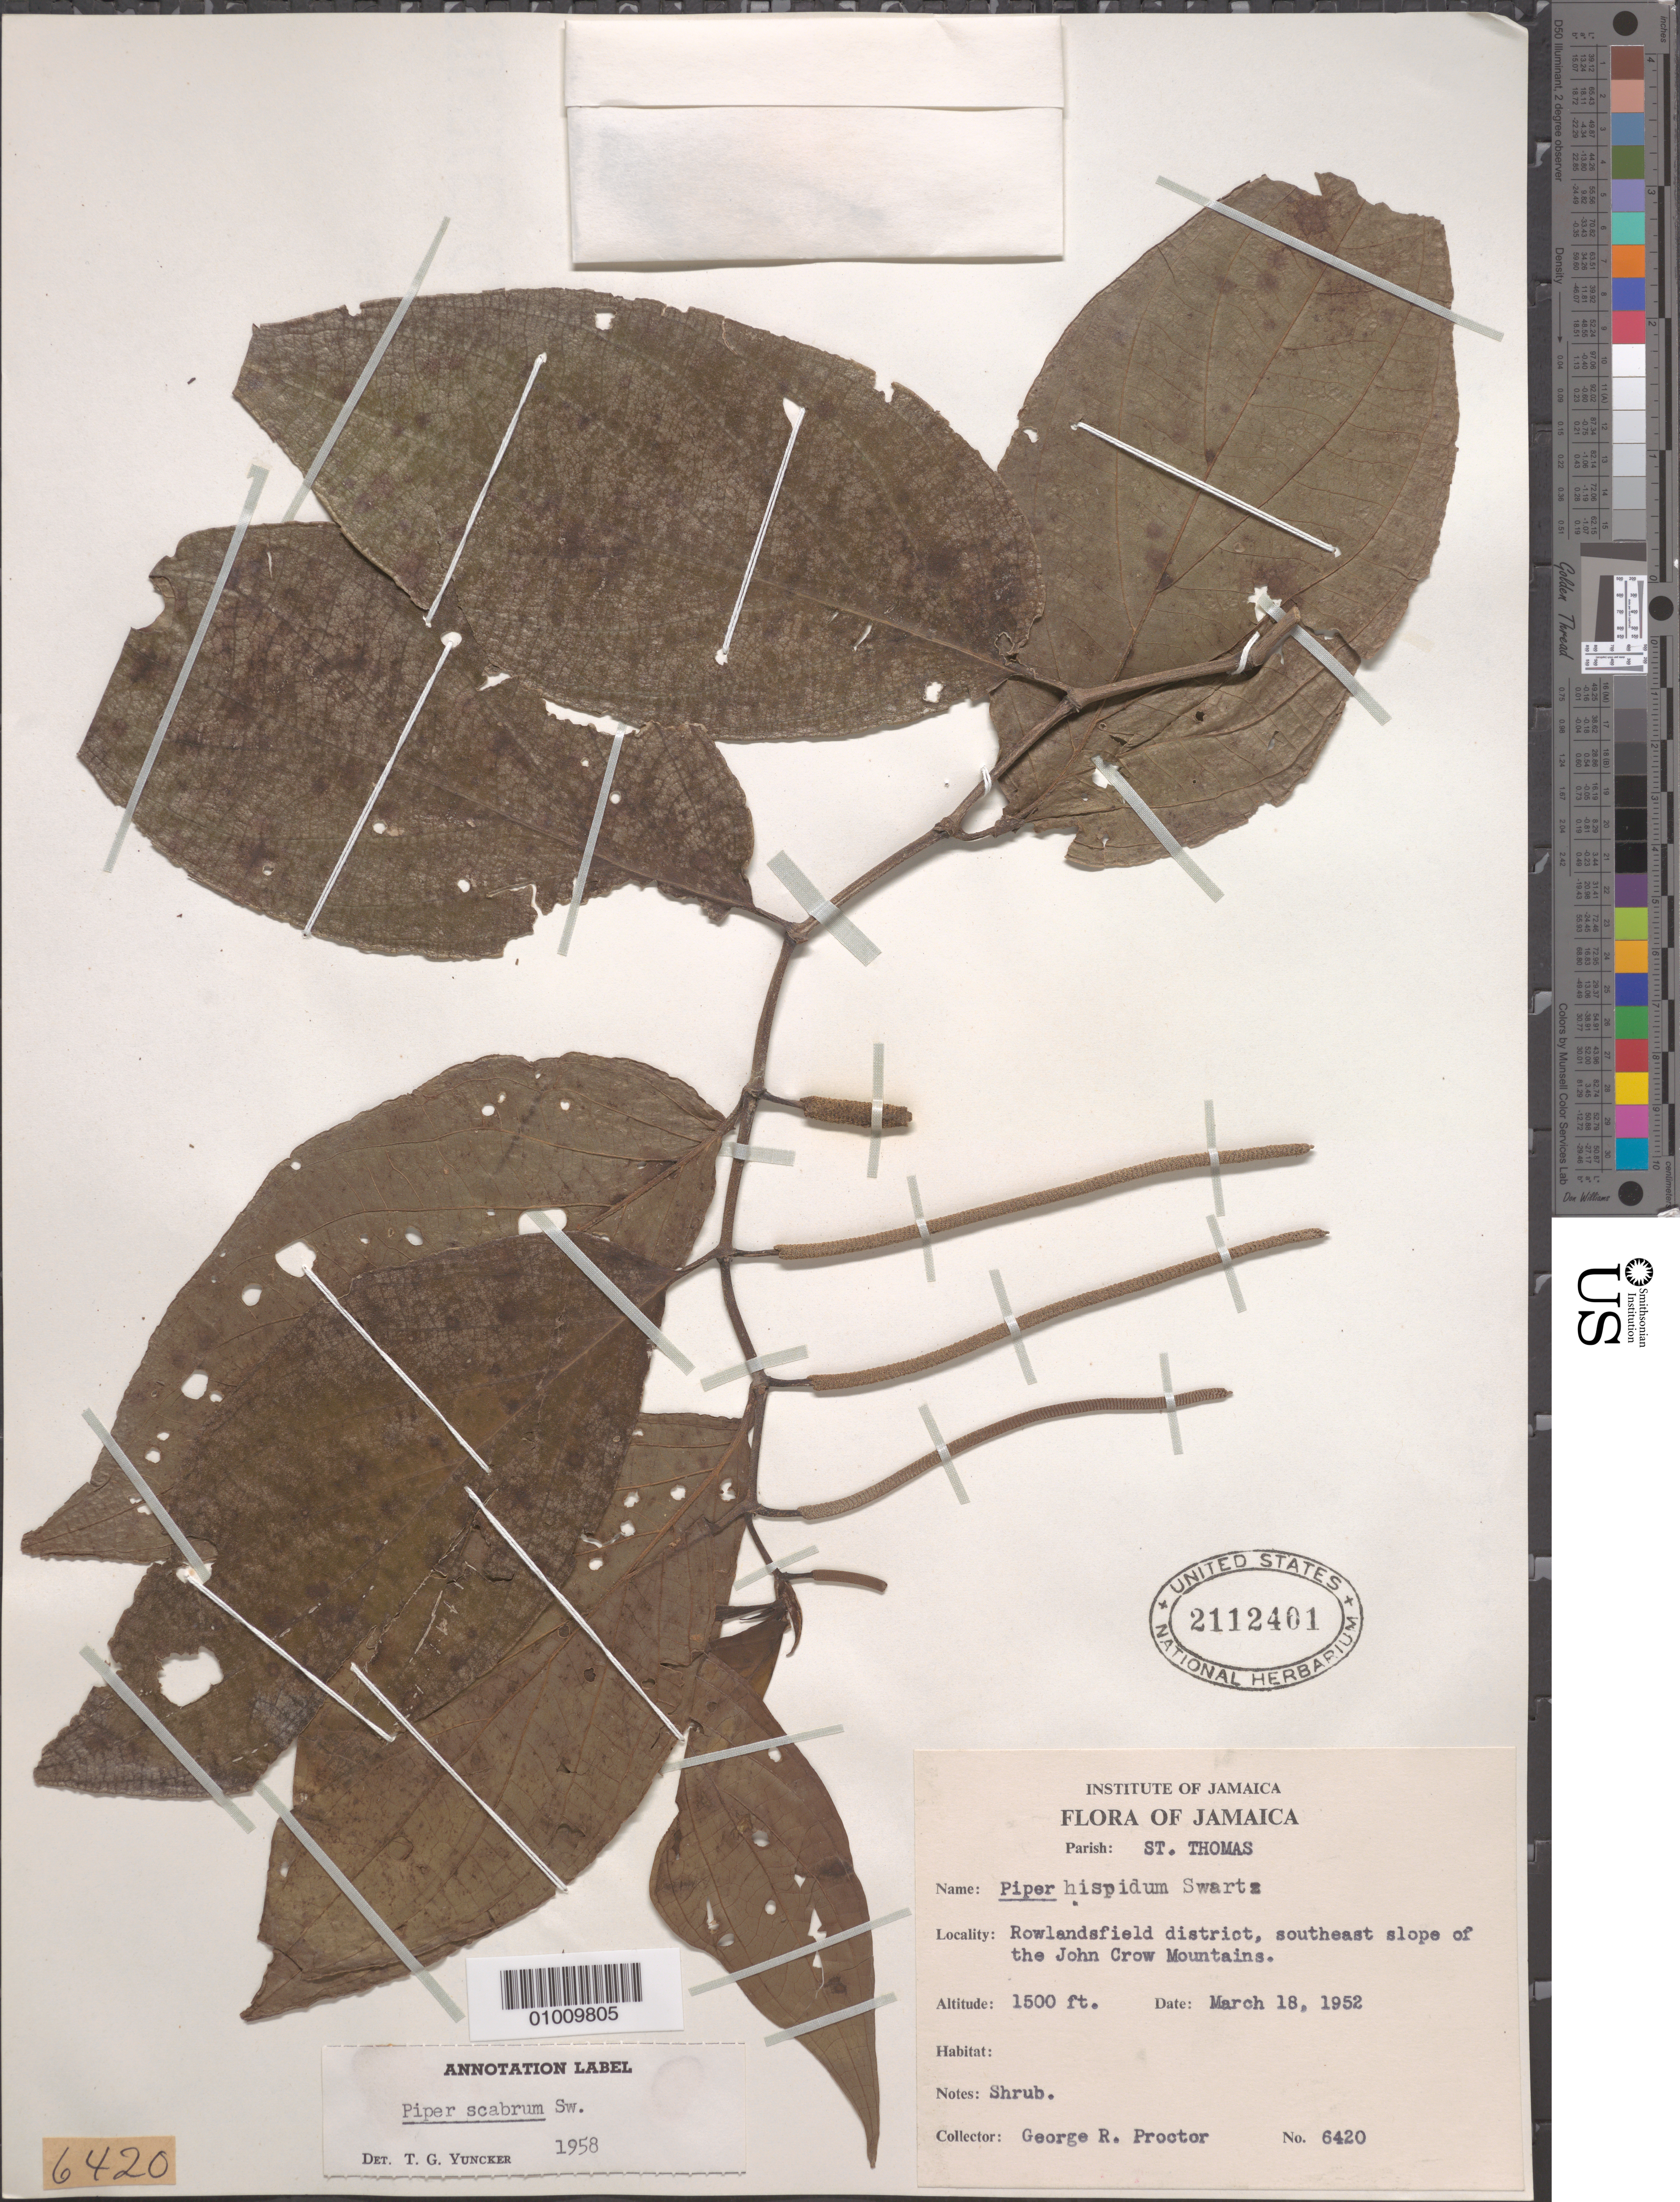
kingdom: Plantae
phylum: Tracheophyta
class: Magnoliopsida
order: Piperales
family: Piperaceae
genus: Piper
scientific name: Piper hispidum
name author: Sw.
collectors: G. R. Proctor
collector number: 6420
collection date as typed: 18 Mar 1952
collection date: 1952-03-18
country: Jamaica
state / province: Saint Thomas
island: Jamaica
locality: Rowlandsfield district, SE of the John Crow Mountains.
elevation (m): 457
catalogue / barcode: US 2112401